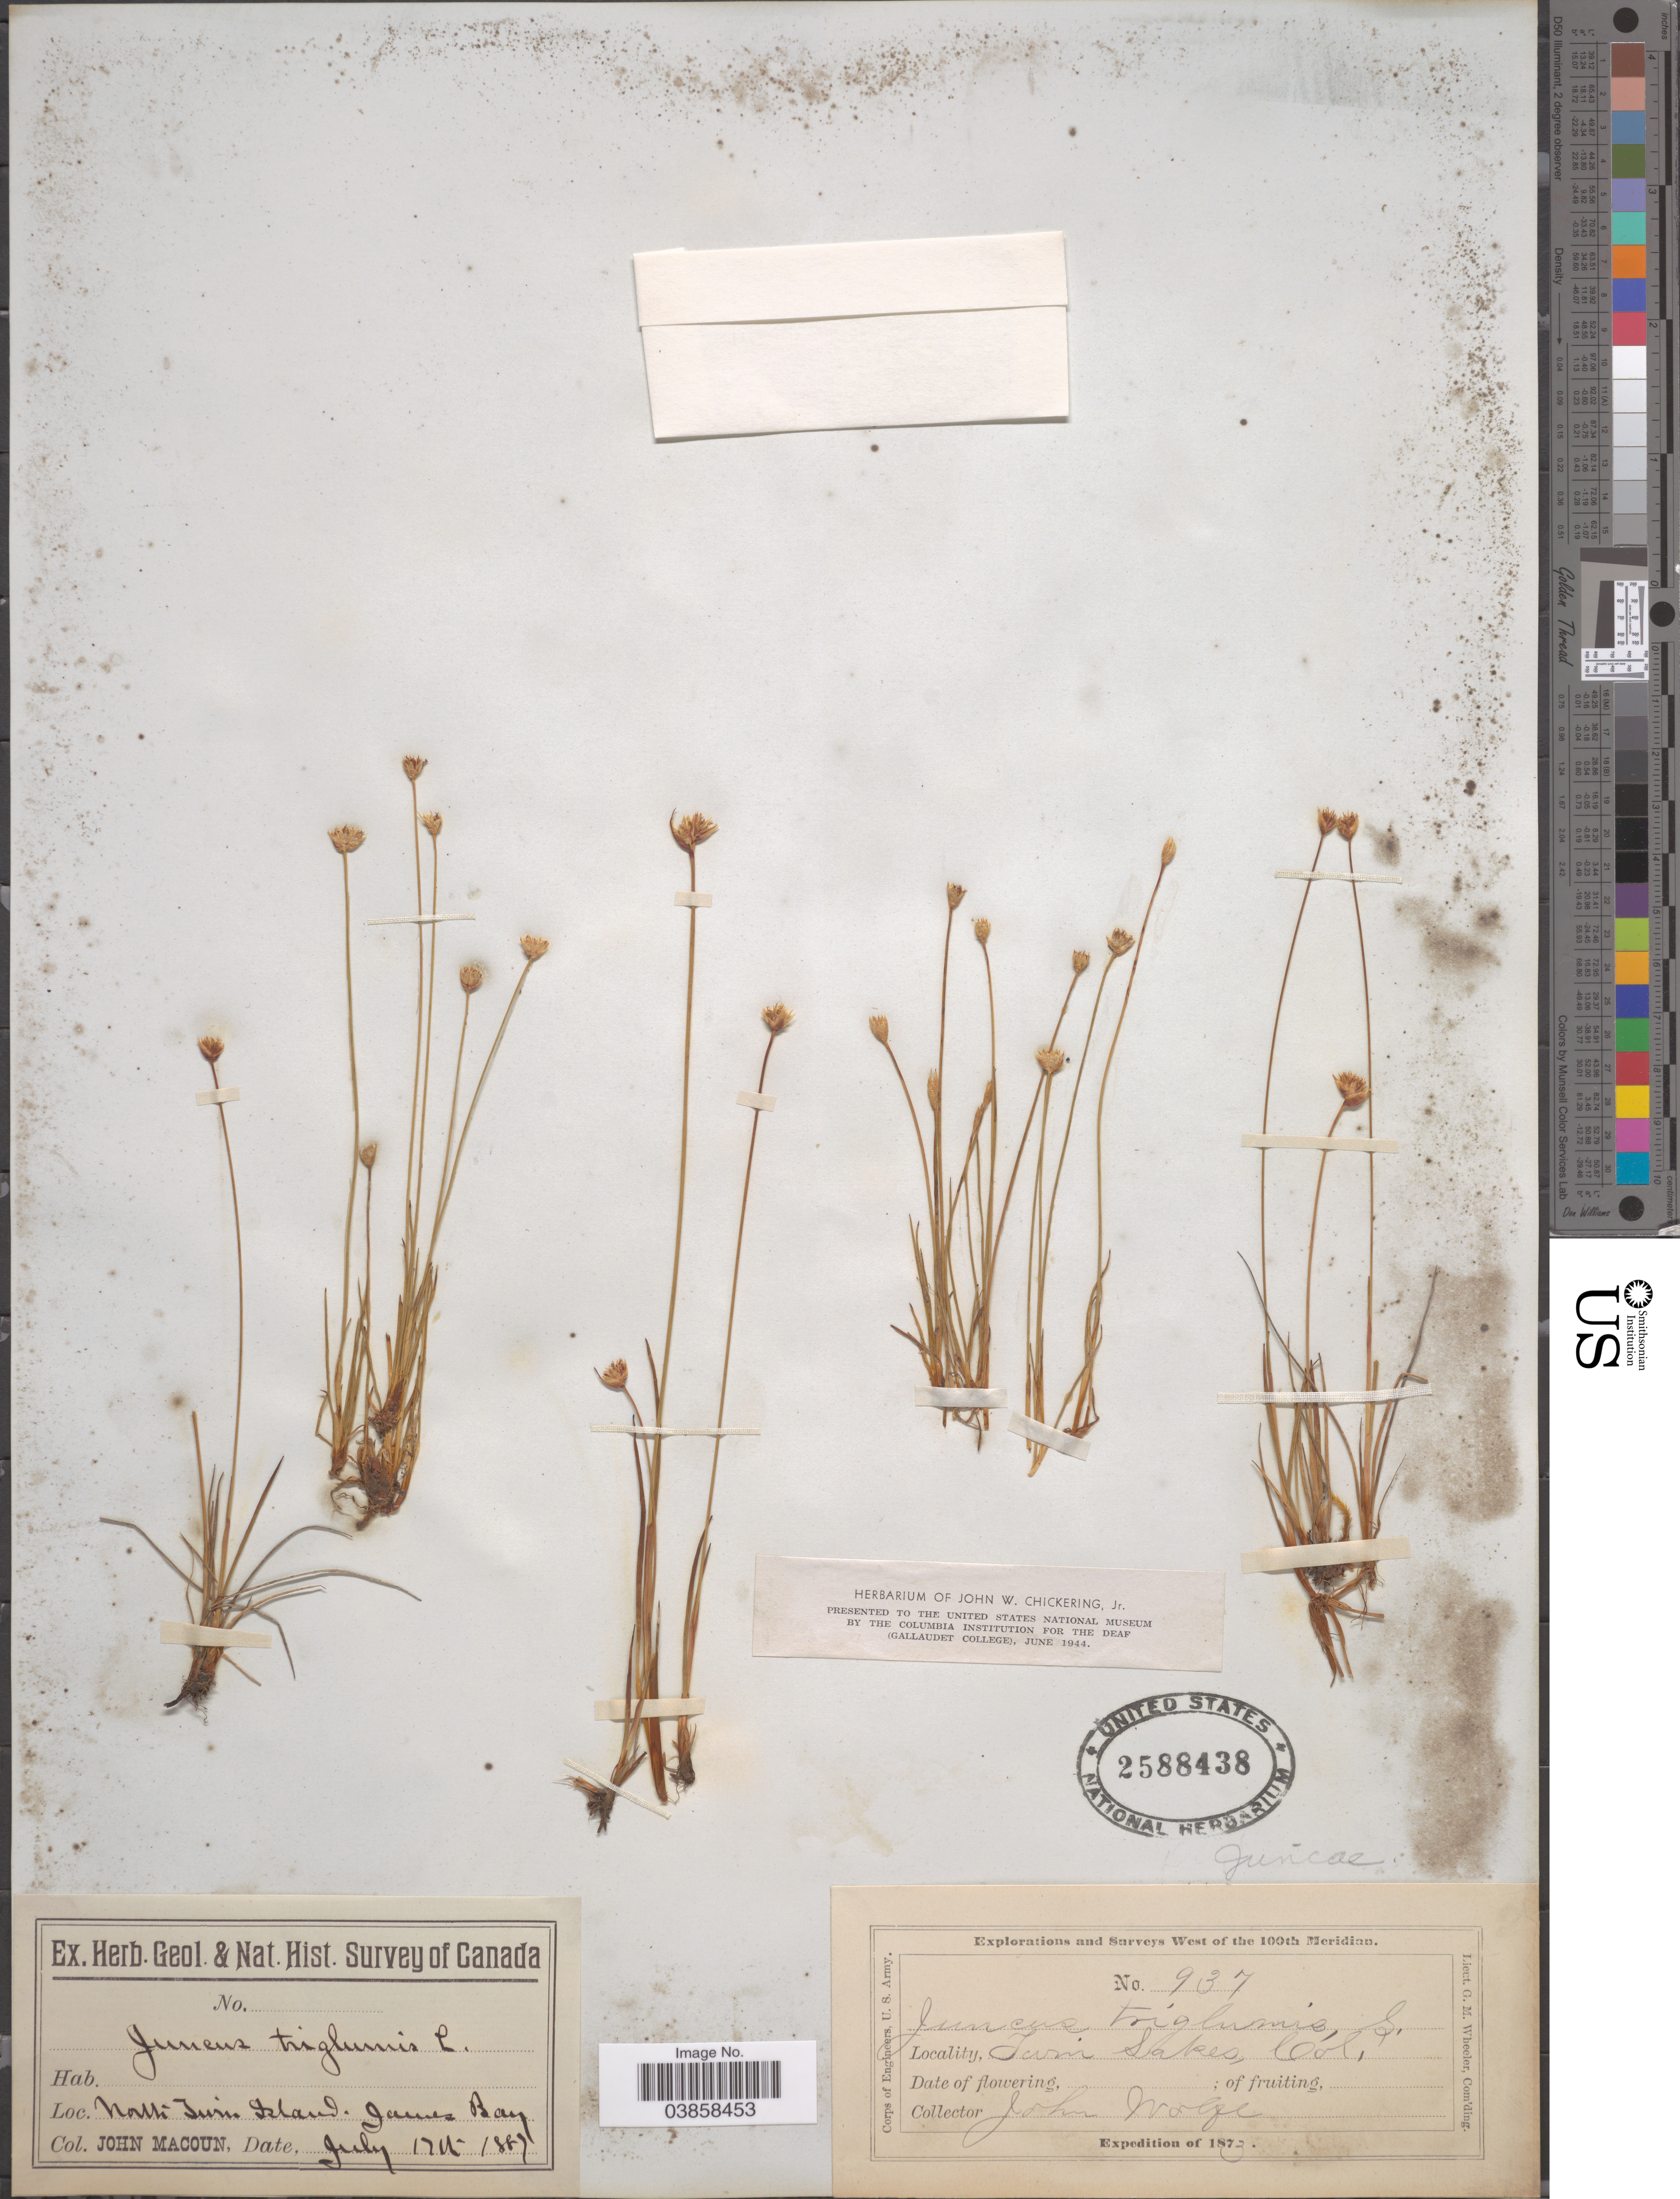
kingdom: Plantae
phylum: Tracheophyta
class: Liliopsida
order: Poales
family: Juncaceae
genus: Juncus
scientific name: Juncus triglumis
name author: L.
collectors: J. Macoun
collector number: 937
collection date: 1887-07-17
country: Canada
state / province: Nunavut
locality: North Twin Island, James Bay. Twin Lakes.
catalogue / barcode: US 2588438